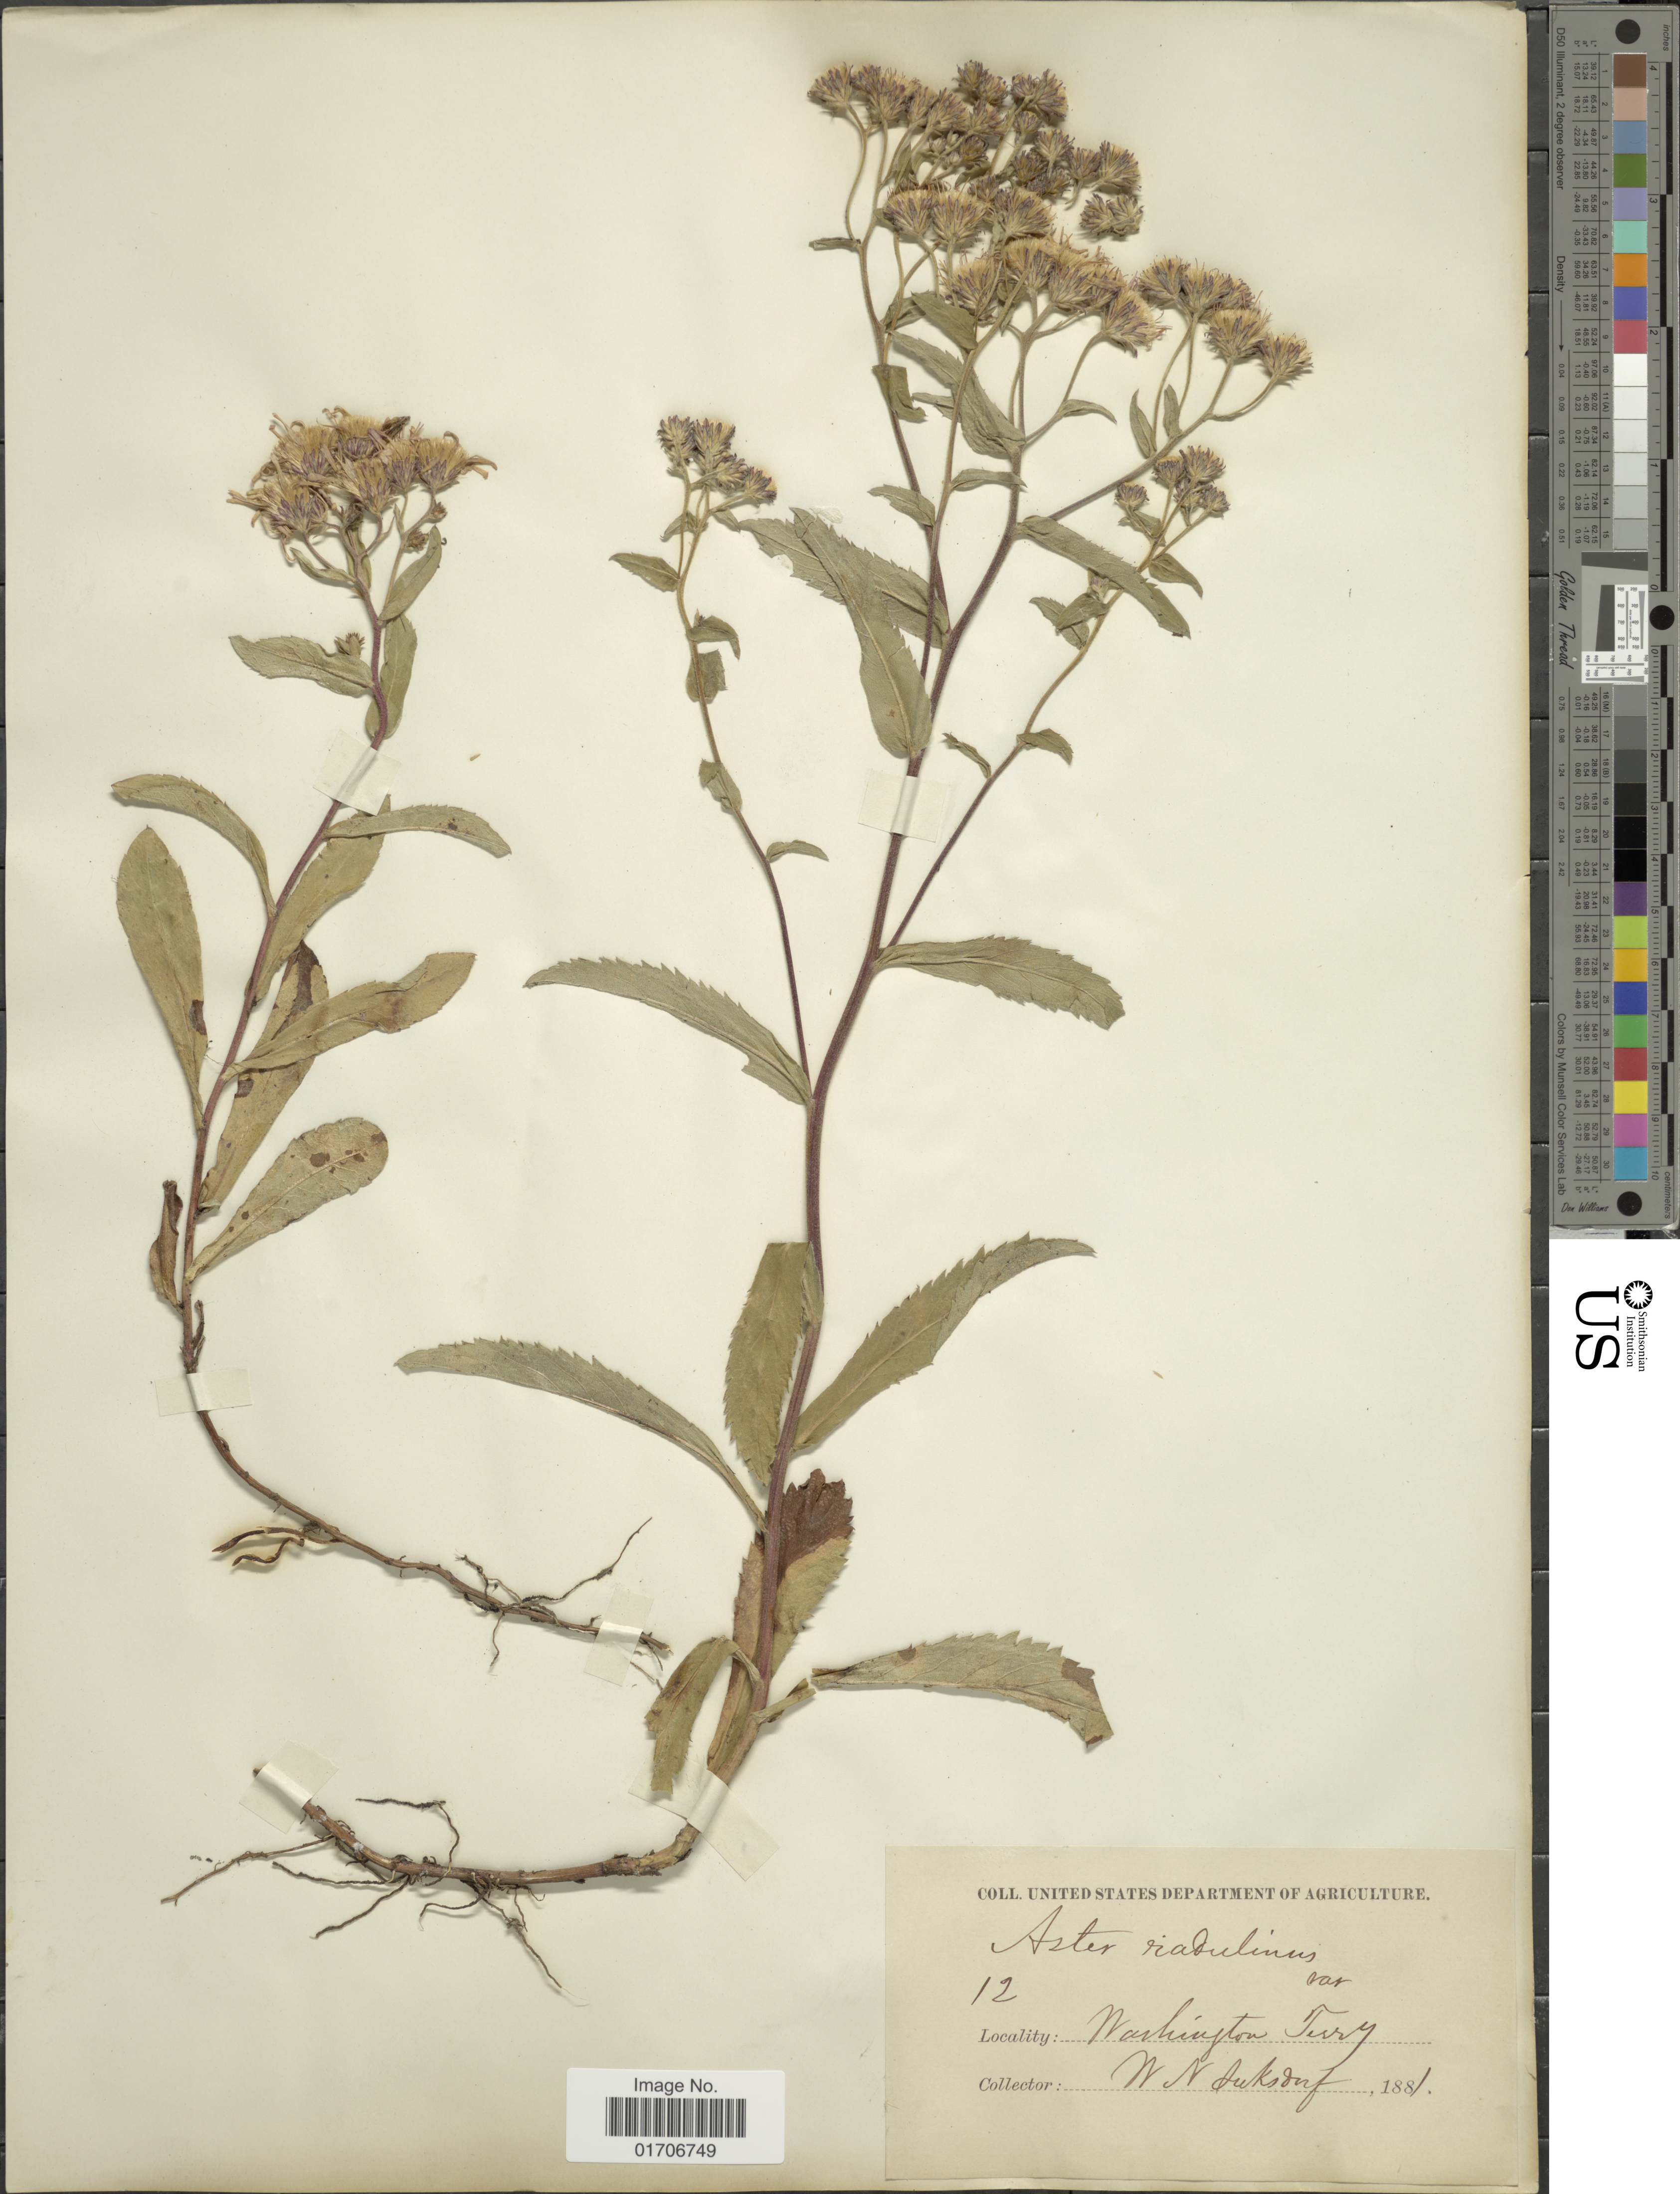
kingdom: Plantae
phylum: Tracheophyta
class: Magnoliopsida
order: Asterales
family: Asteraceae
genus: Eurybia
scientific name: Eurybia radulina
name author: (A. Gray) G.L. Nesom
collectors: W. N. Suksdorf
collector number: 12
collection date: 1881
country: United States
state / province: Washington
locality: Washington, Terr.